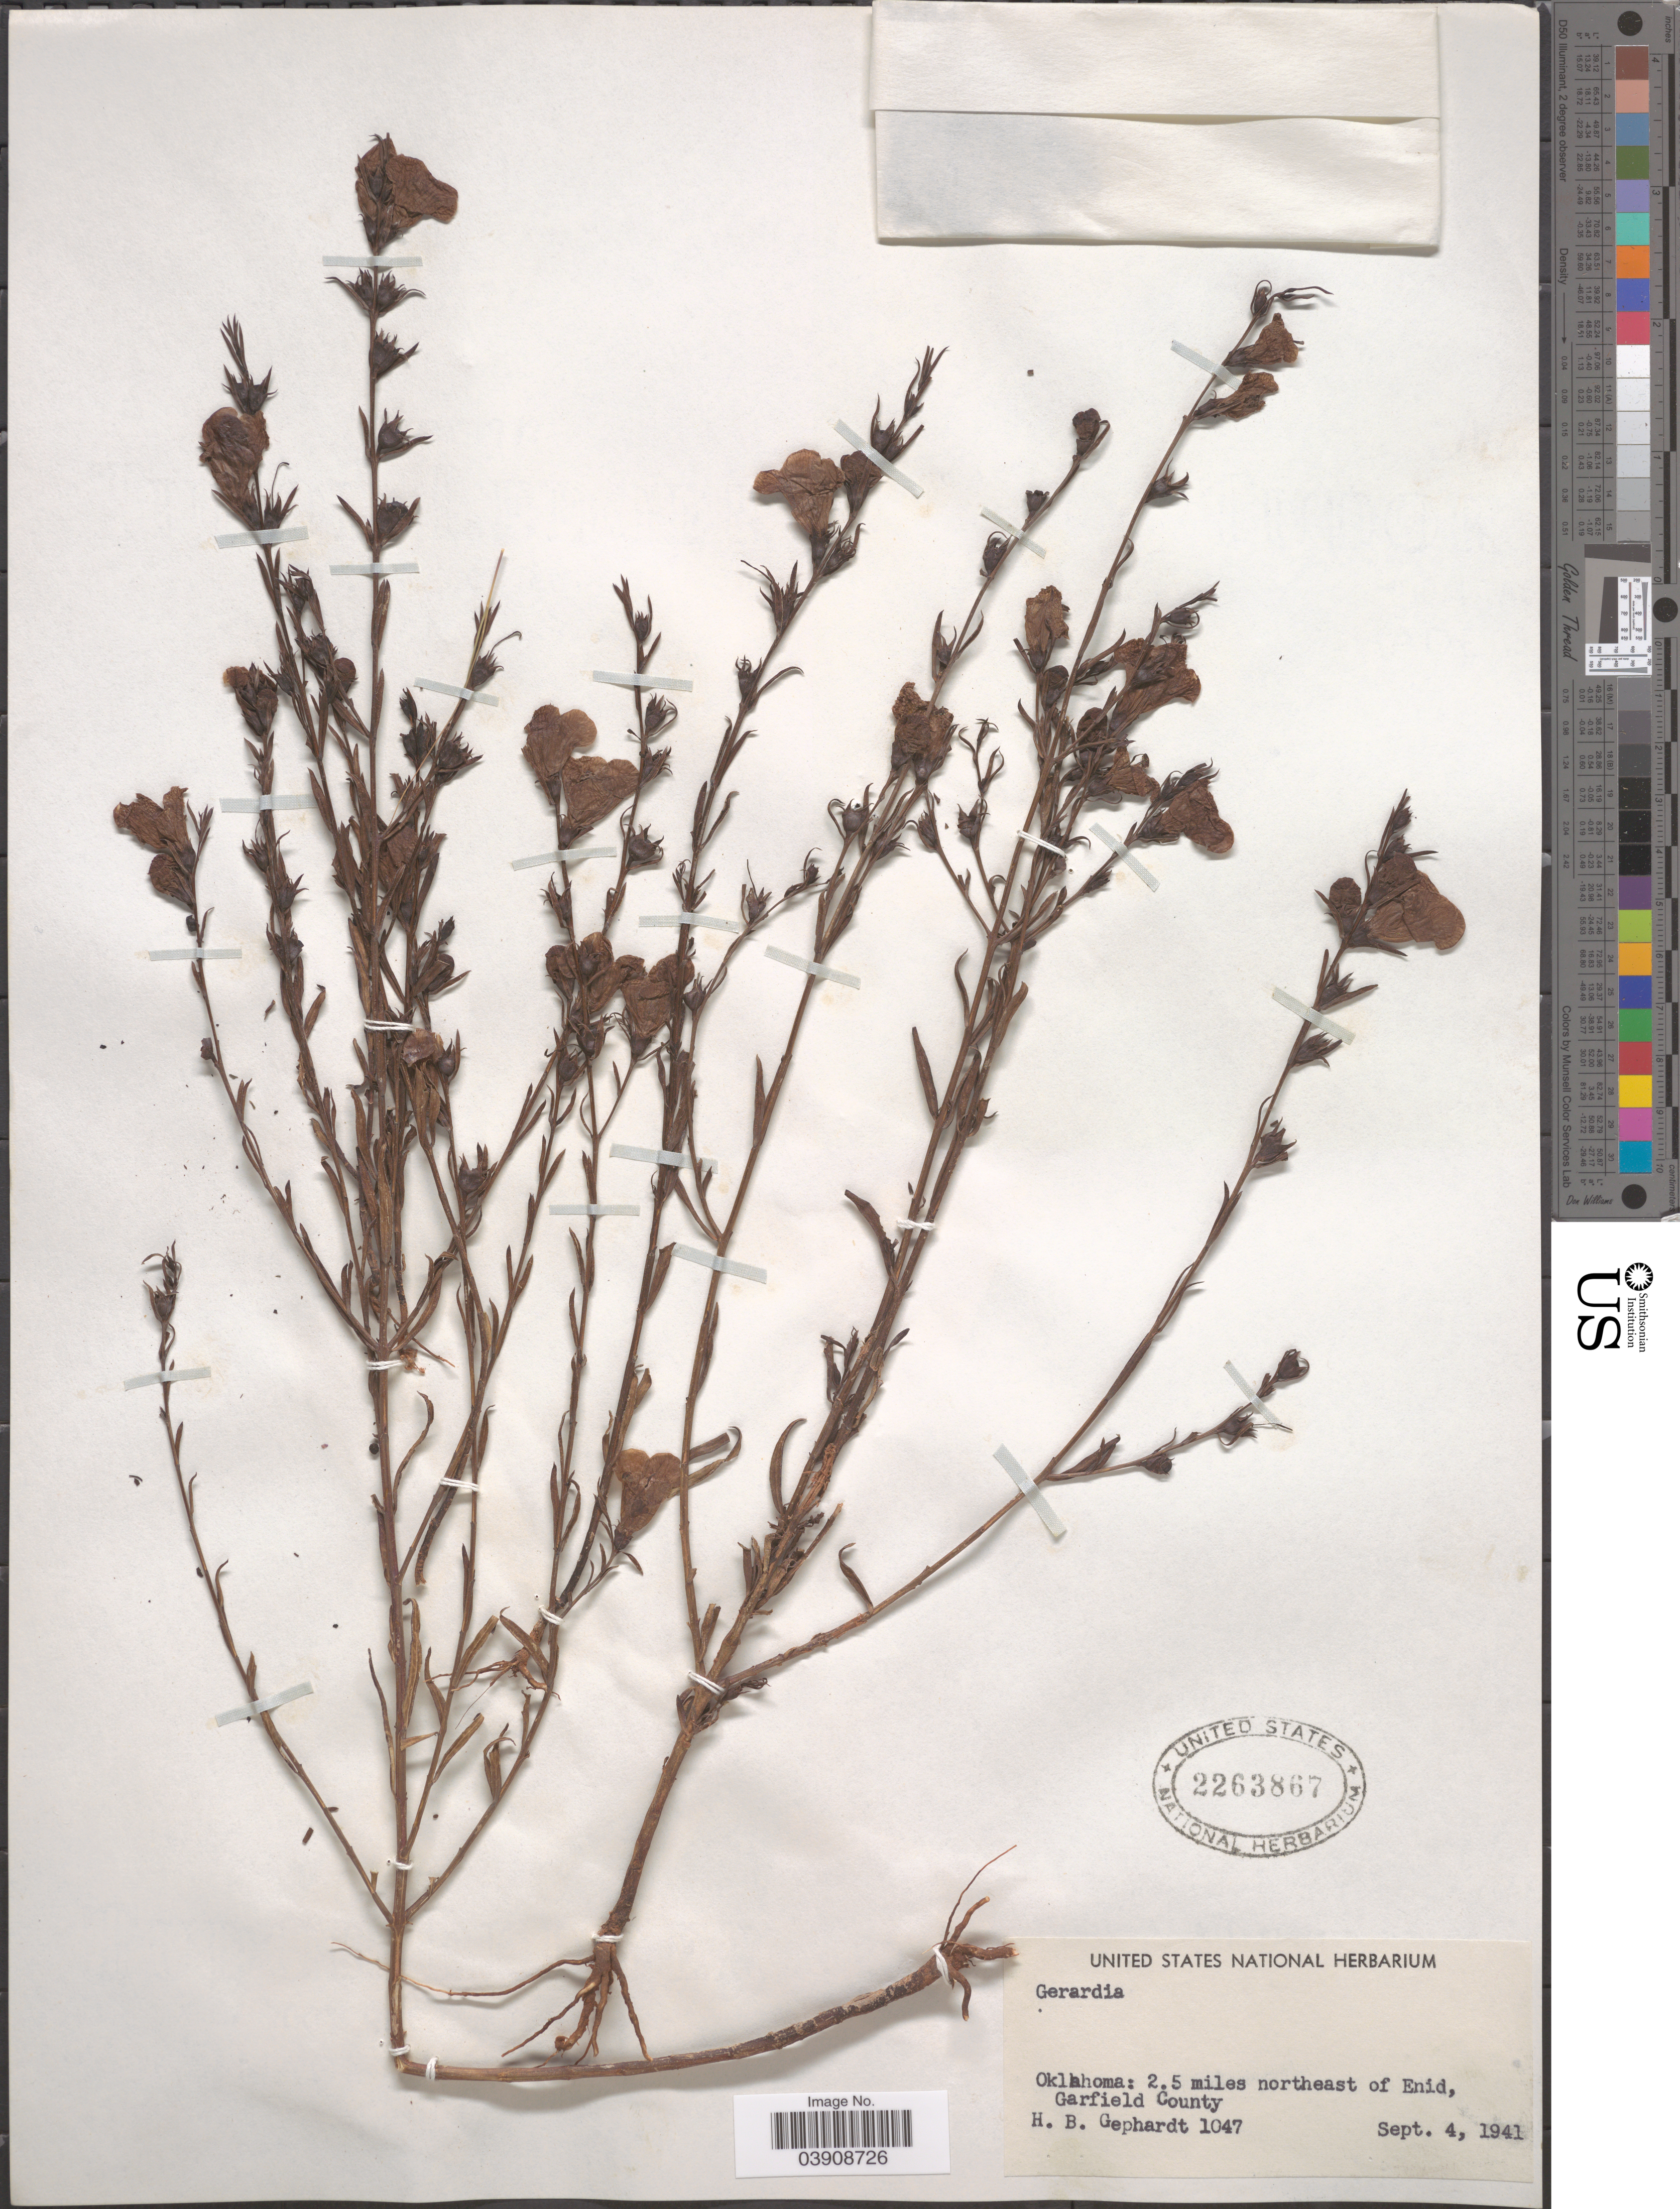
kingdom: Plantae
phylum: Tracheophyta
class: Magnoliopsida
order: Lamiales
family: Orobanchaceae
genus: Agalinis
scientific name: Agalinis sp.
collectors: H. Gephardt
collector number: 1047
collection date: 1941-09-04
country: United States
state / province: Oklahoma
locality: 2.5 miles northeast of Enid, Garfield County.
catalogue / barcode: US 2263867